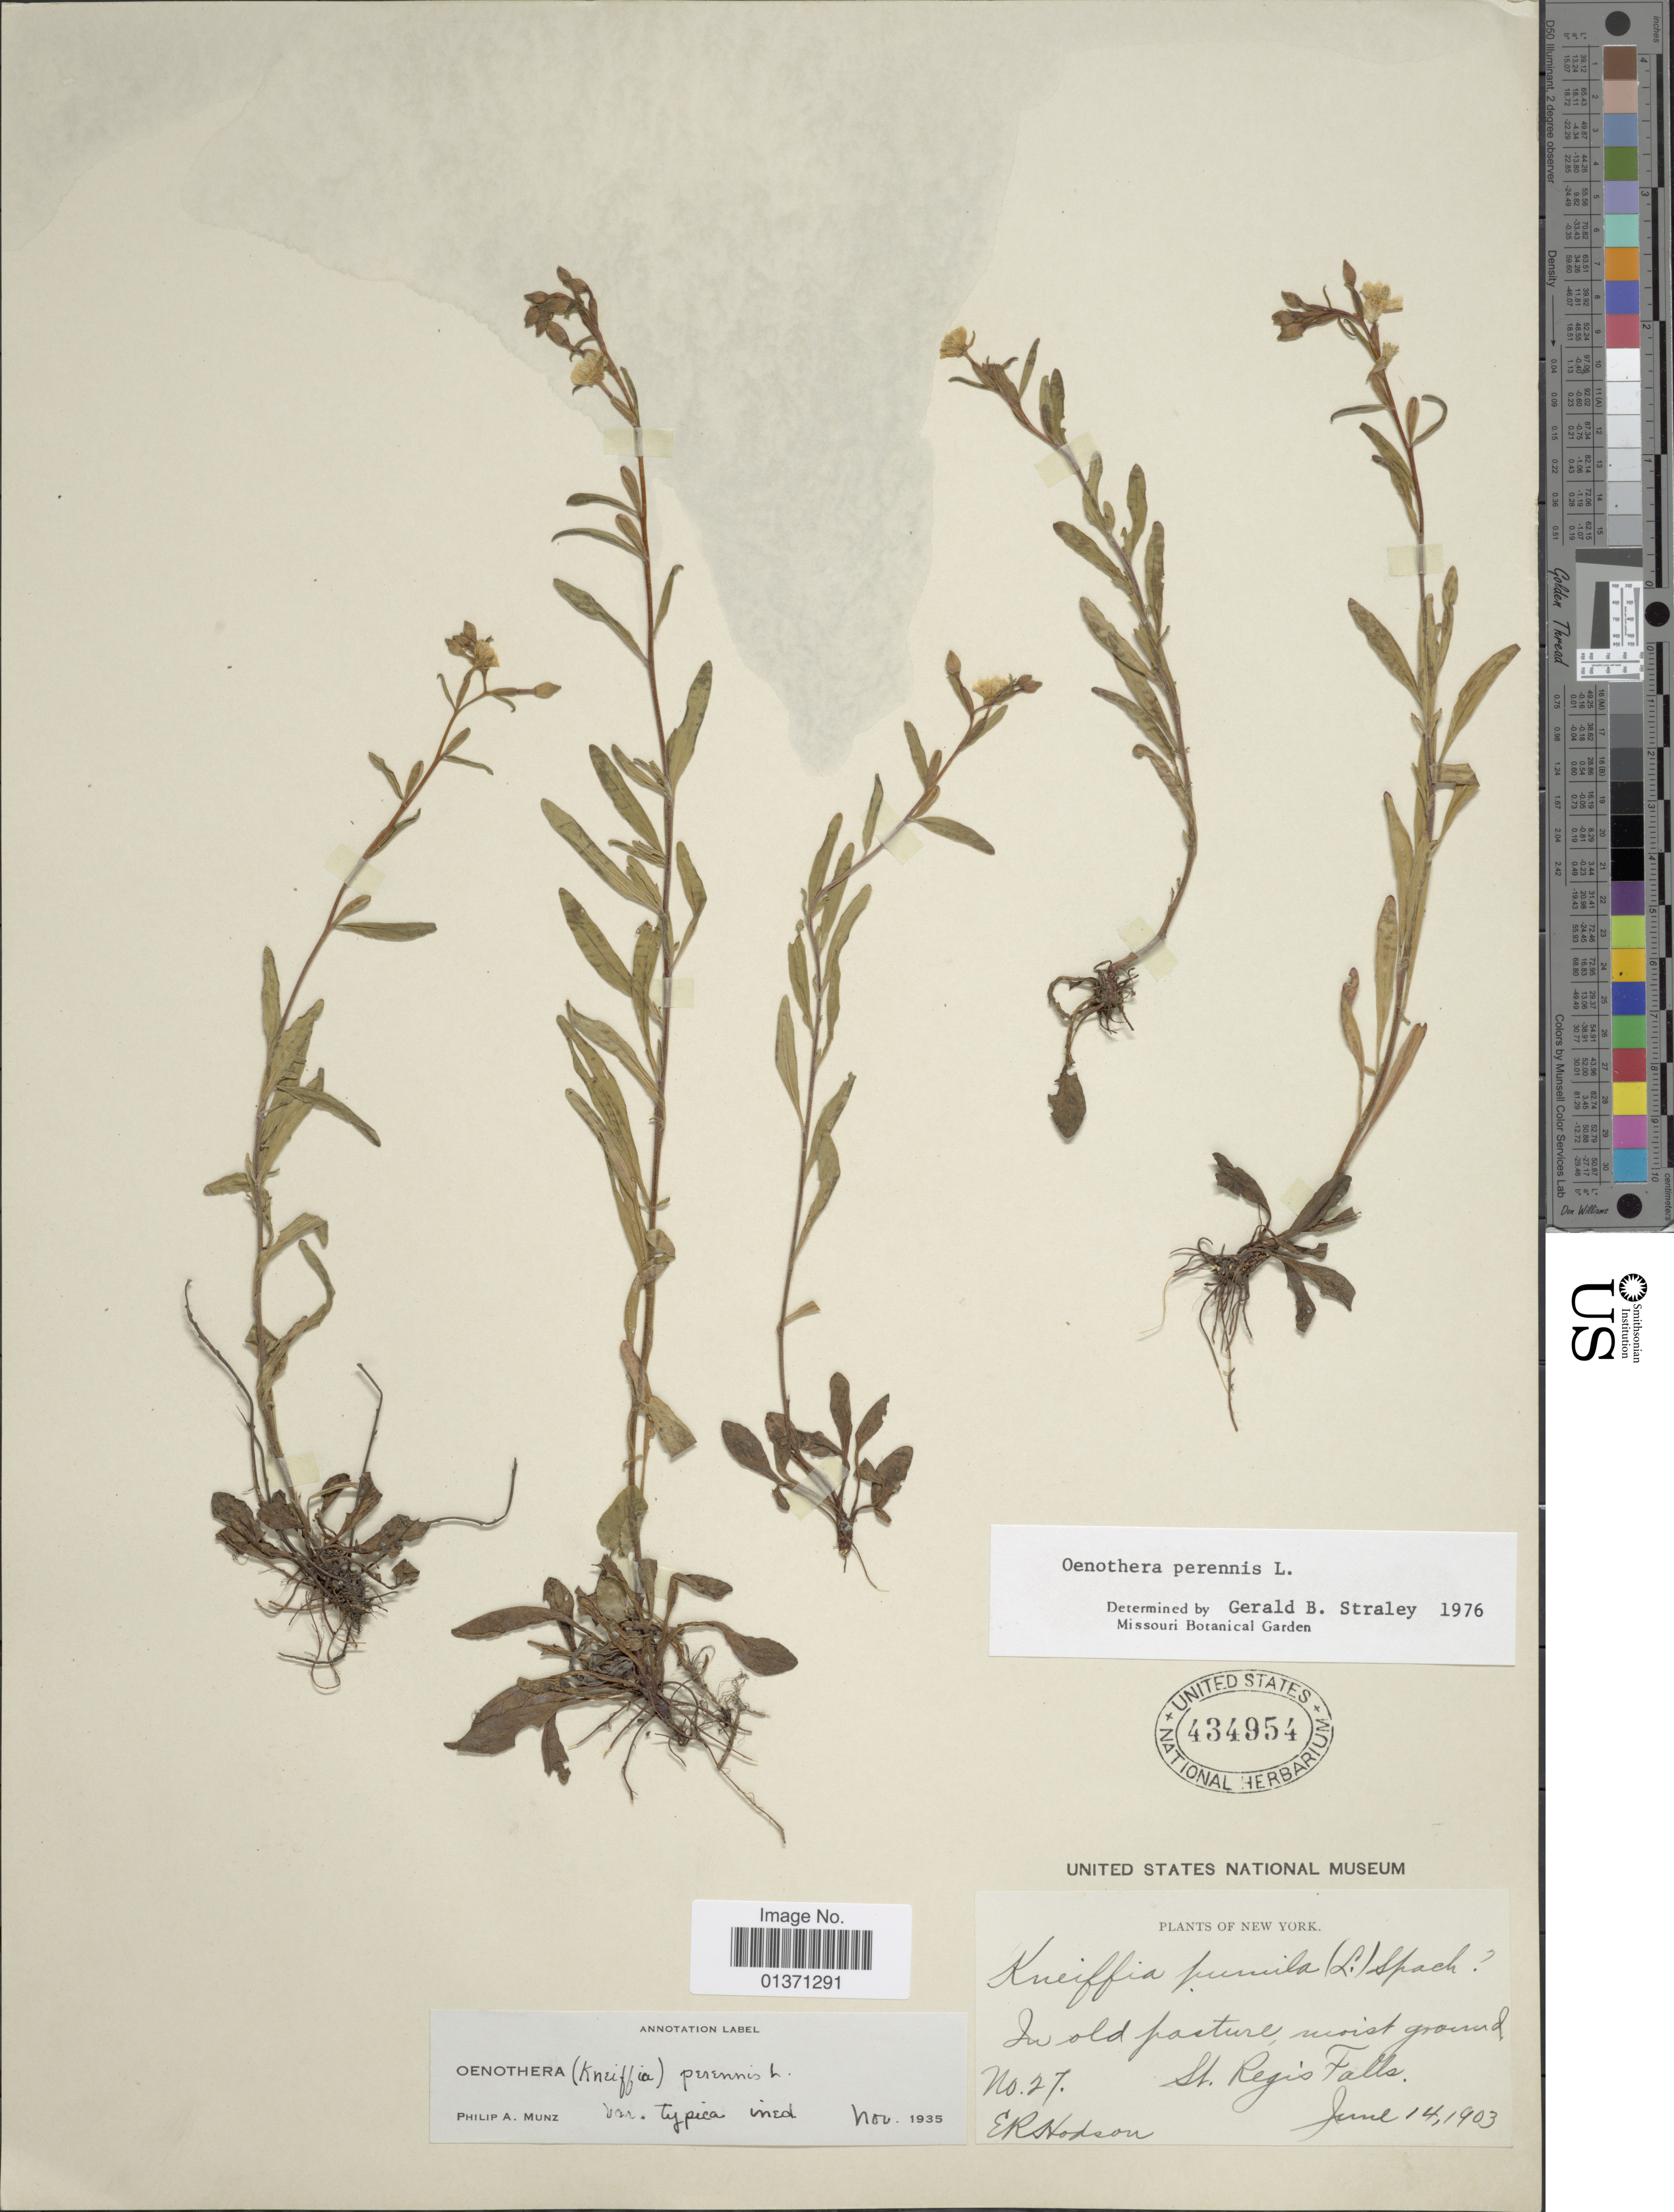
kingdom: Plantae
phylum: Tracheophyta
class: Magnoliopsida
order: Myrtales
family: Onagraceae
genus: Oenothera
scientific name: Oenothera perennis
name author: L.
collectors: E. Hodson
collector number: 27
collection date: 1903-06-14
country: United States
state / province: New York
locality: In old pasture, moist ground St. Regis Falls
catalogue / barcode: US 434954